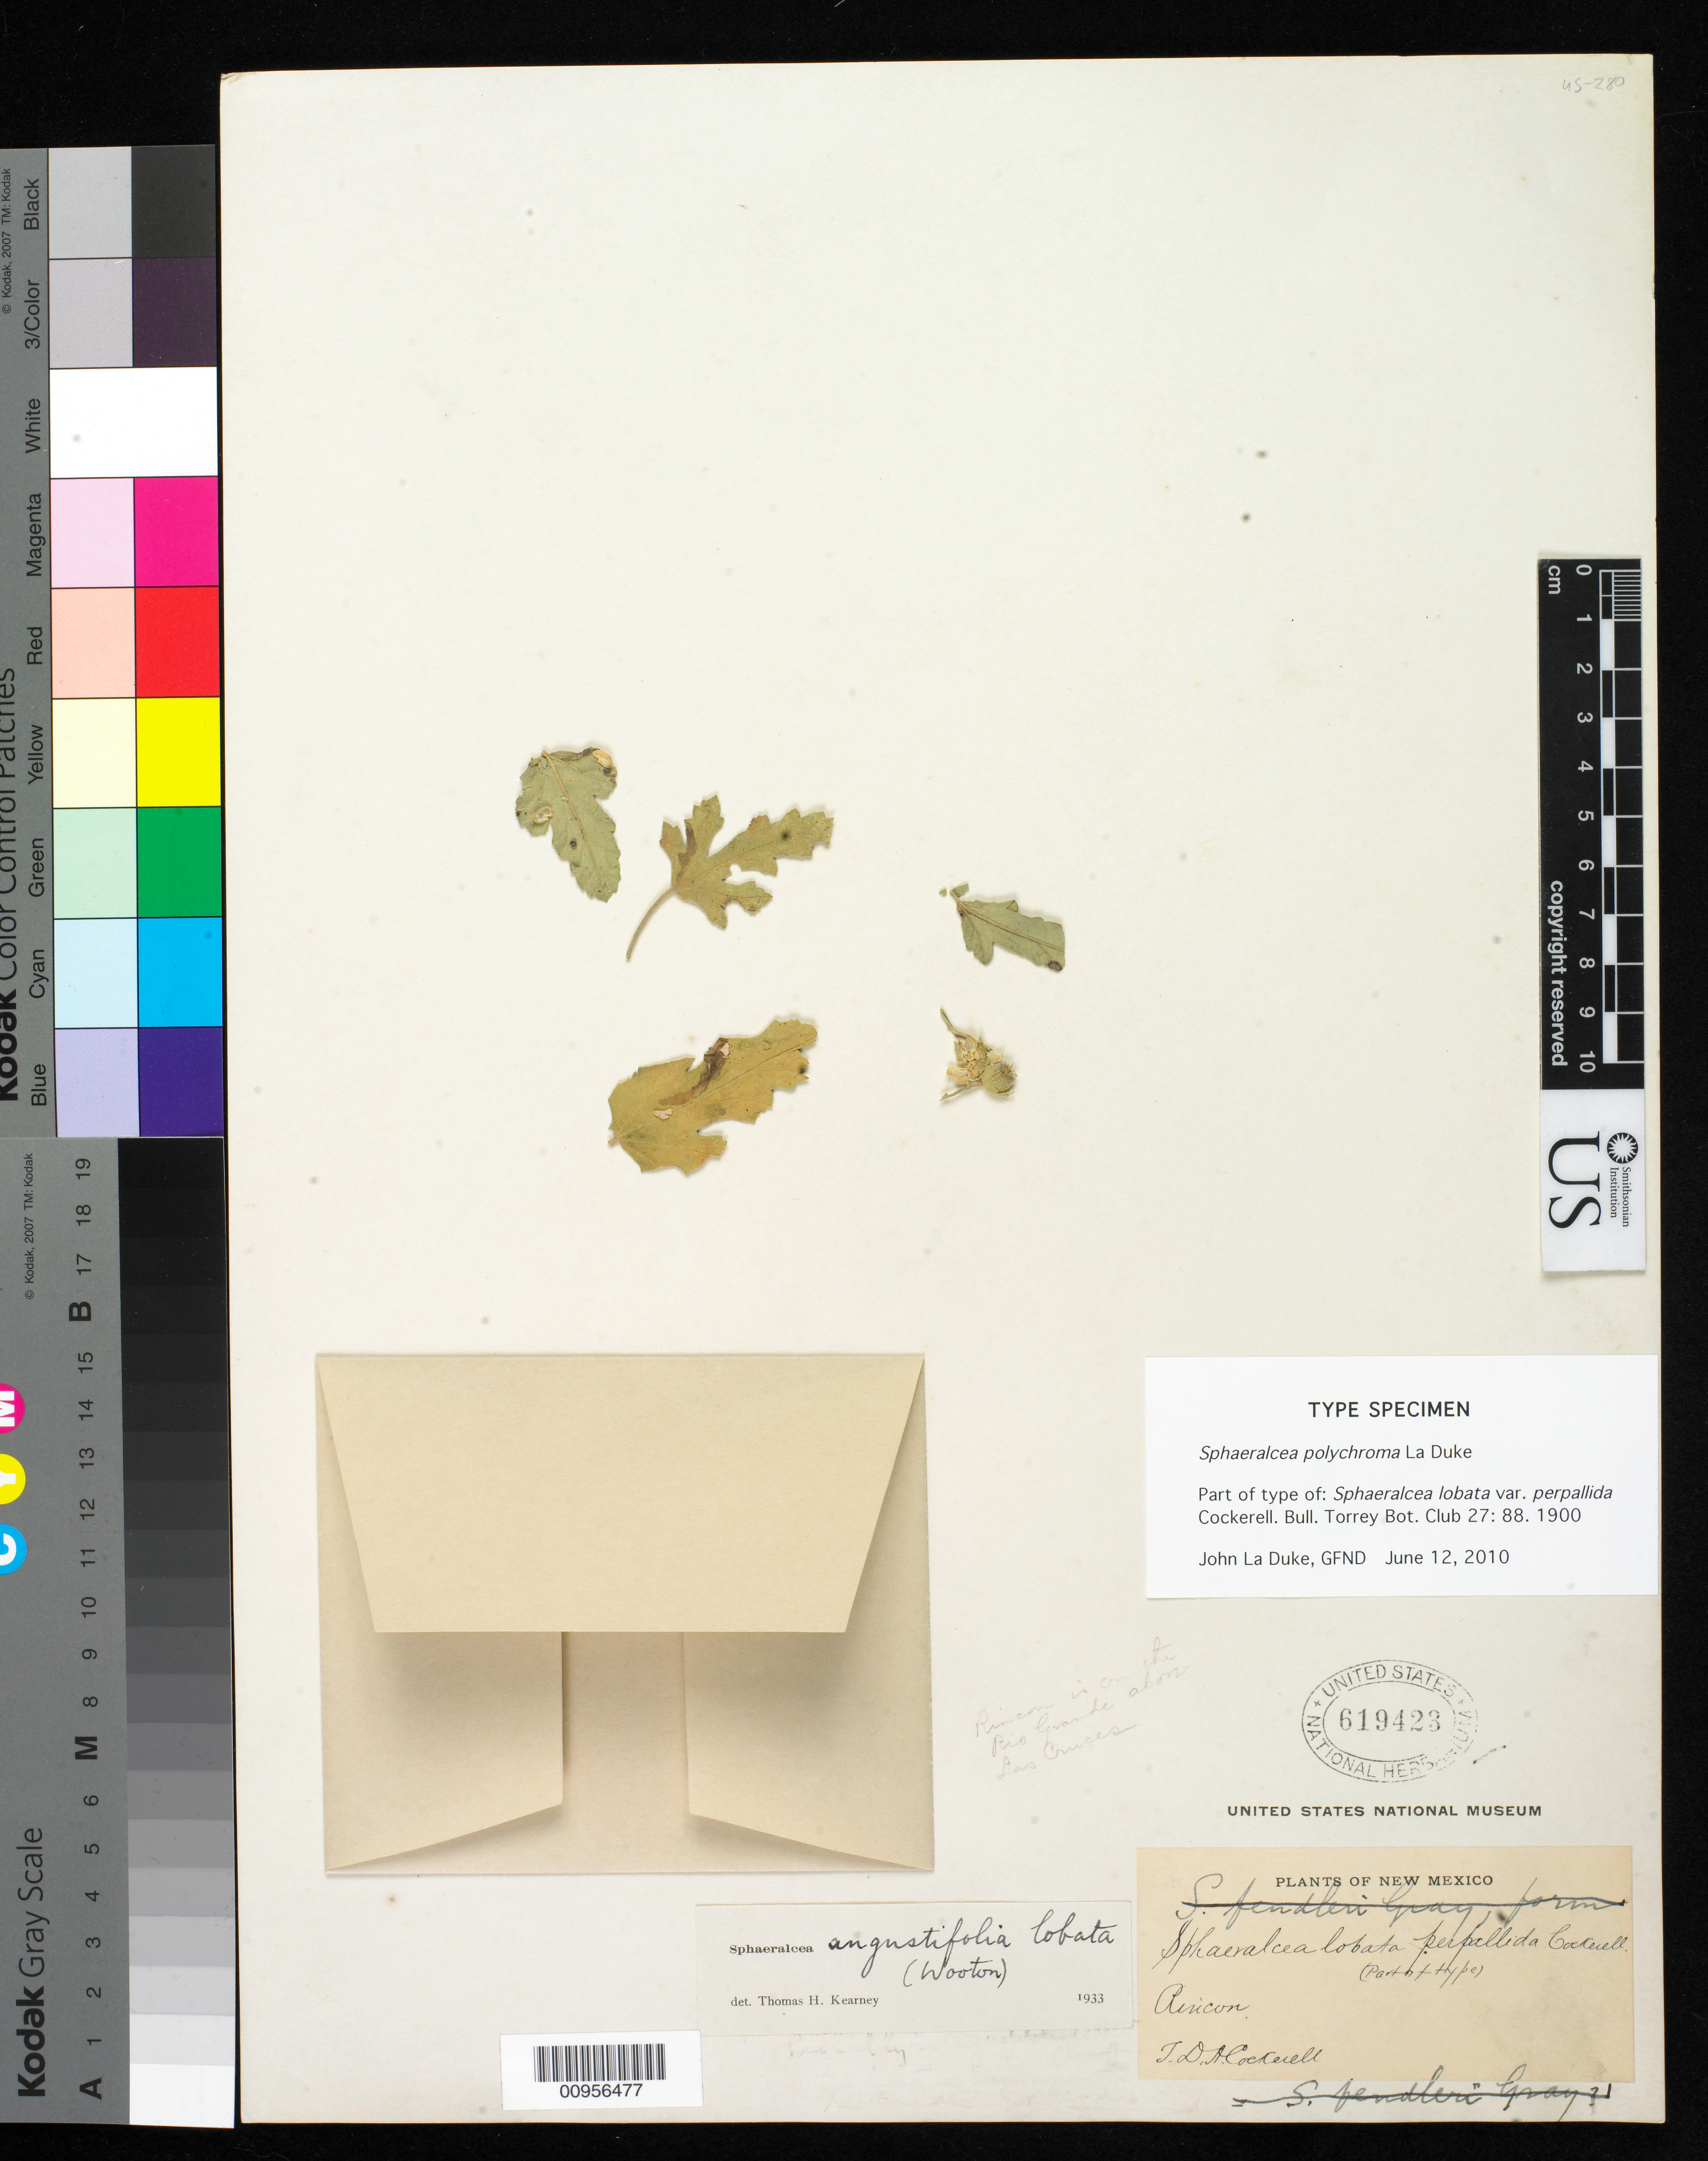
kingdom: Plantae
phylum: Tracheophyta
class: Magnoliopsida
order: Malvales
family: Malvaceae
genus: Sphaeralcea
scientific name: Sphaeralcea lobata var. perpallida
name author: Cockerell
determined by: La Duke, J. C.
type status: Type Material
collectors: T. Cockerell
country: United States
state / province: New Mexico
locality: Rincon.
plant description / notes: Fragmentary material, annotated "Part of type".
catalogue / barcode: US 619423